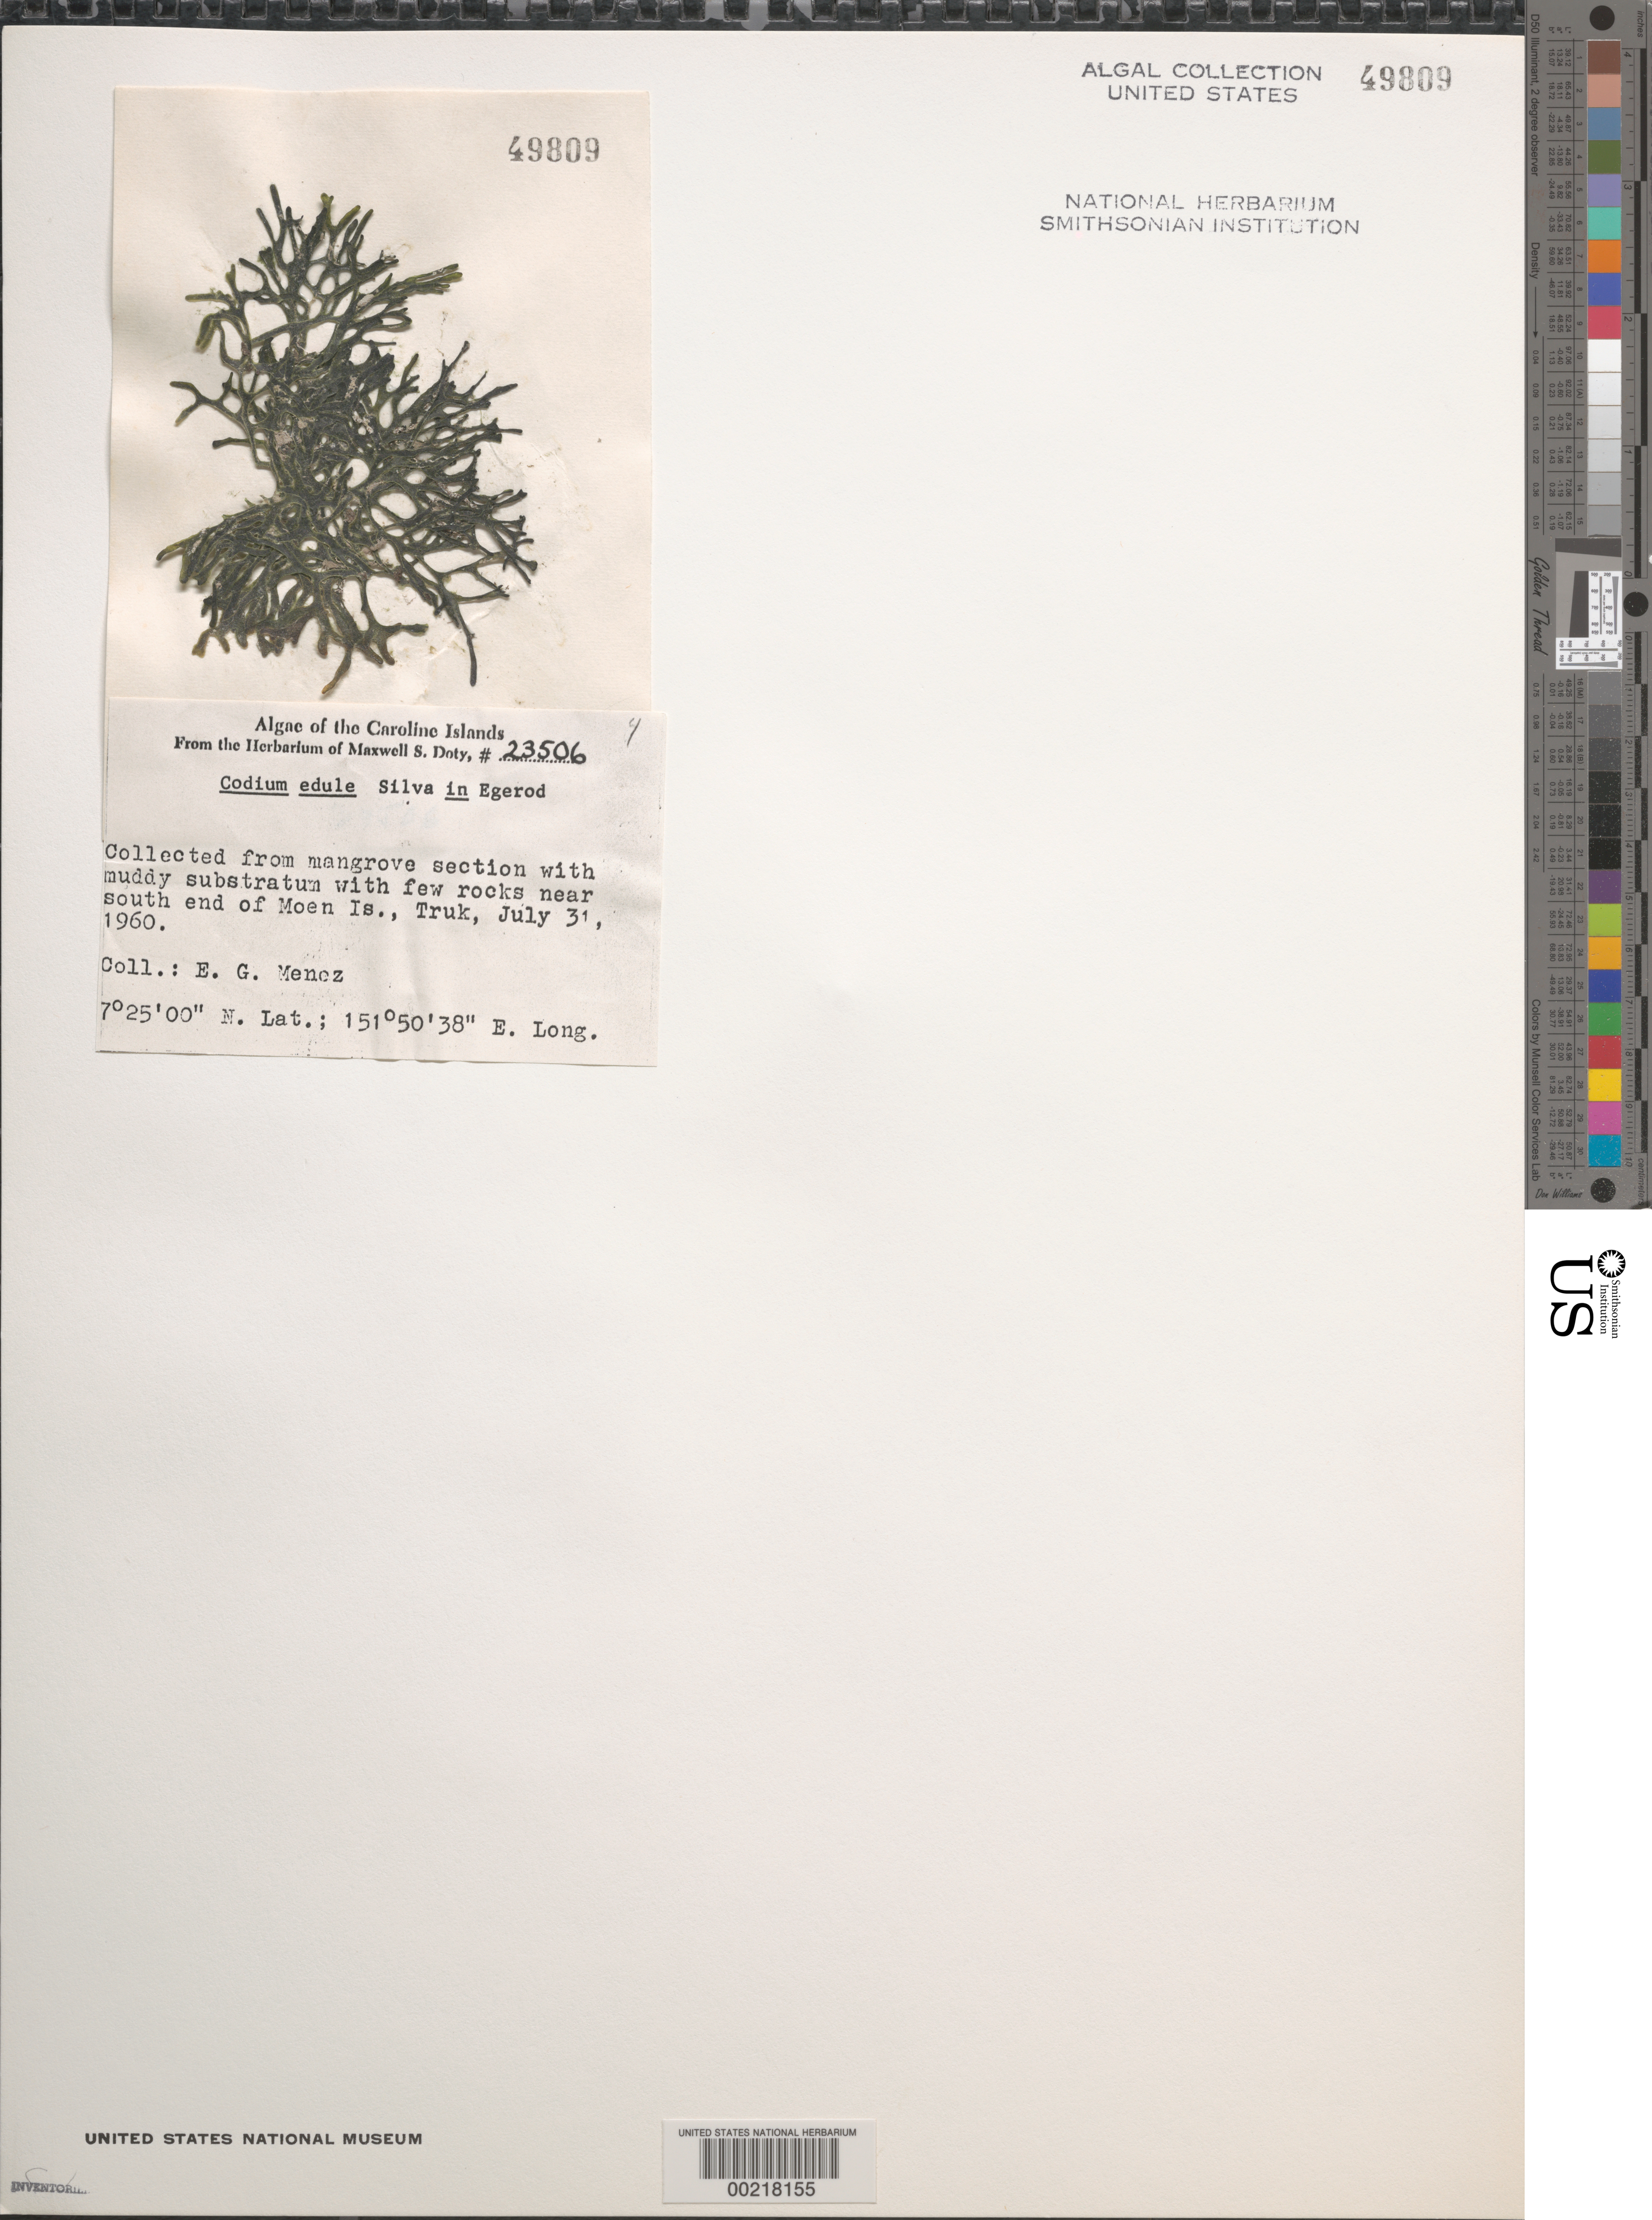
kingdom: Plantae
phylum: Chlorophyta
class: Ulvophyceae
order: Bryopsidales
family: Codiaceae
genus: Codium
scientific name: Codium edule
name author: P.C. Silva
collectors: Meñez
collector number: MSD 23506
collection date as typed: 31 Jul 1960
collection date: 1960-07-31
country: Micronesia, Federated States of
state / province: Truk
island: Moen [Wono]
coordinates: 7 25' 00" N, 151 50' 38" E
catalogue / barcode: US 49809